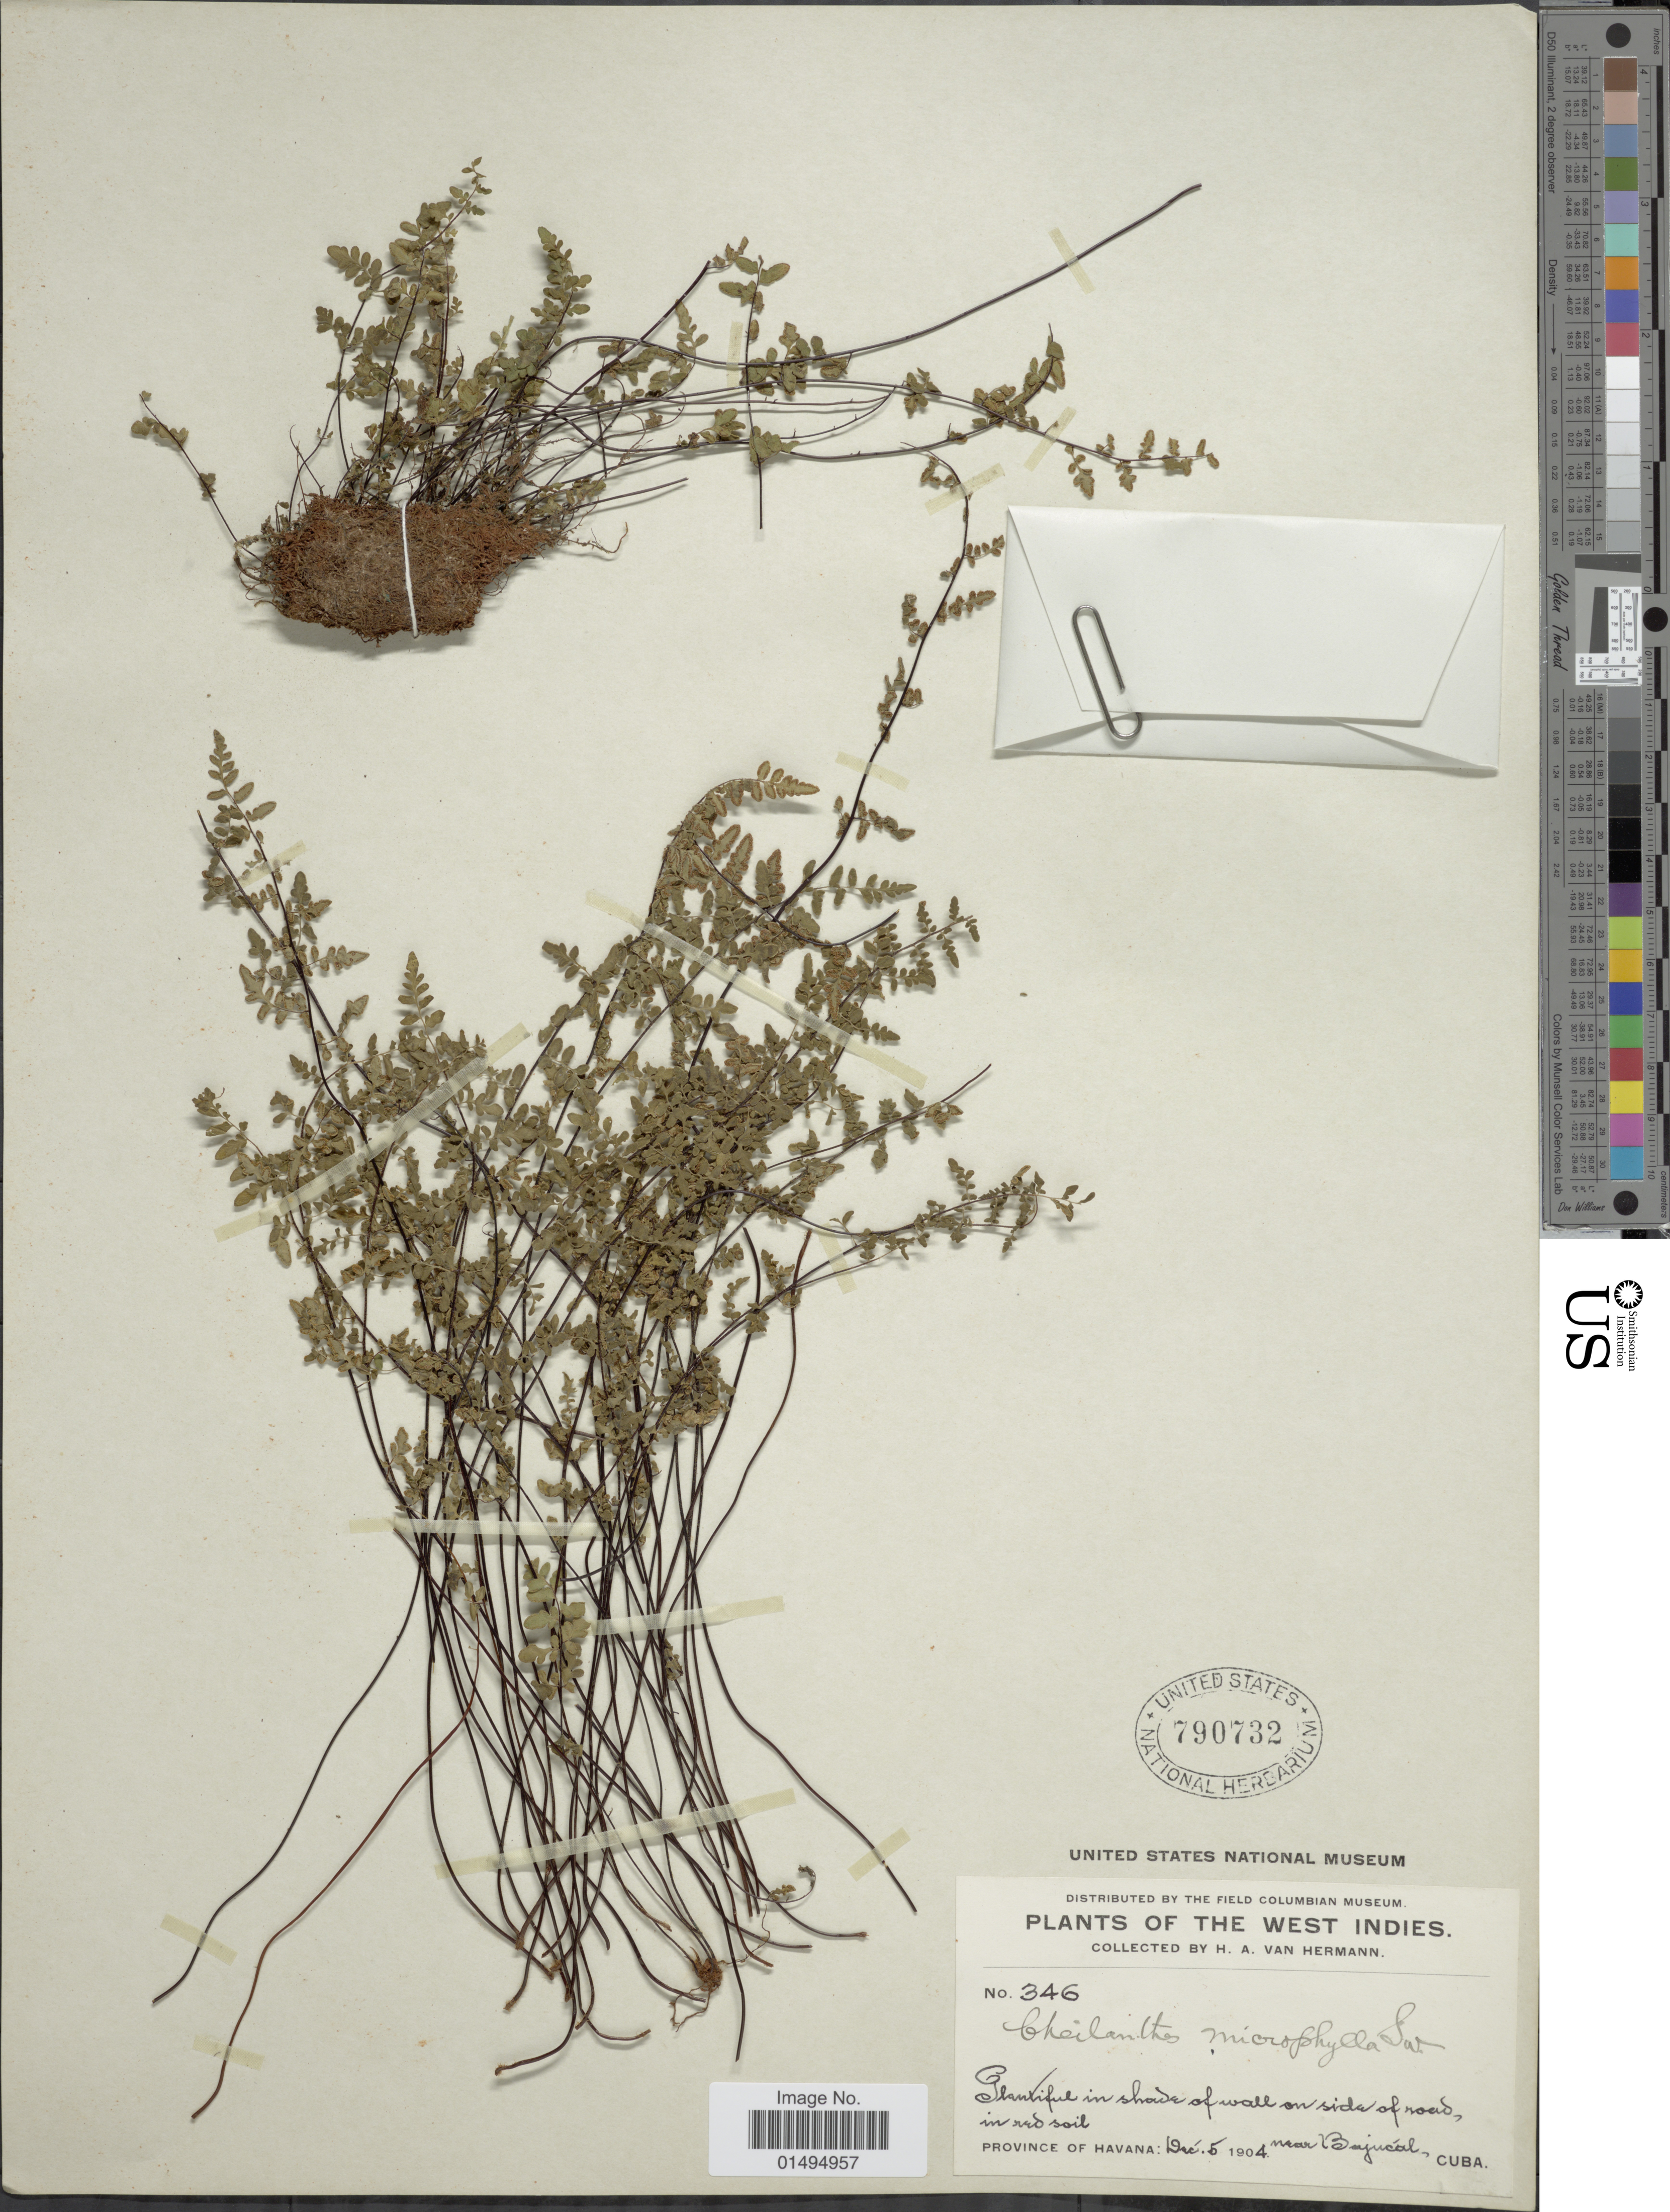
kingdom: Plantae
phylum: Tracheophyta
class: Polypodiopsida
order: Polypodiales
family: Pteridaceae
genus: Myriopteris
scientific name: Myriopteris microphylla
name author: (Sw.) Grusz & Windham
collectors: H. A. Van Hermann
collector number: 346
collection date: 1904-12-05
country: Cuba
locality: Near Bajucal, Cuba. Province of Havana.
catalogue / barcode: US 790732